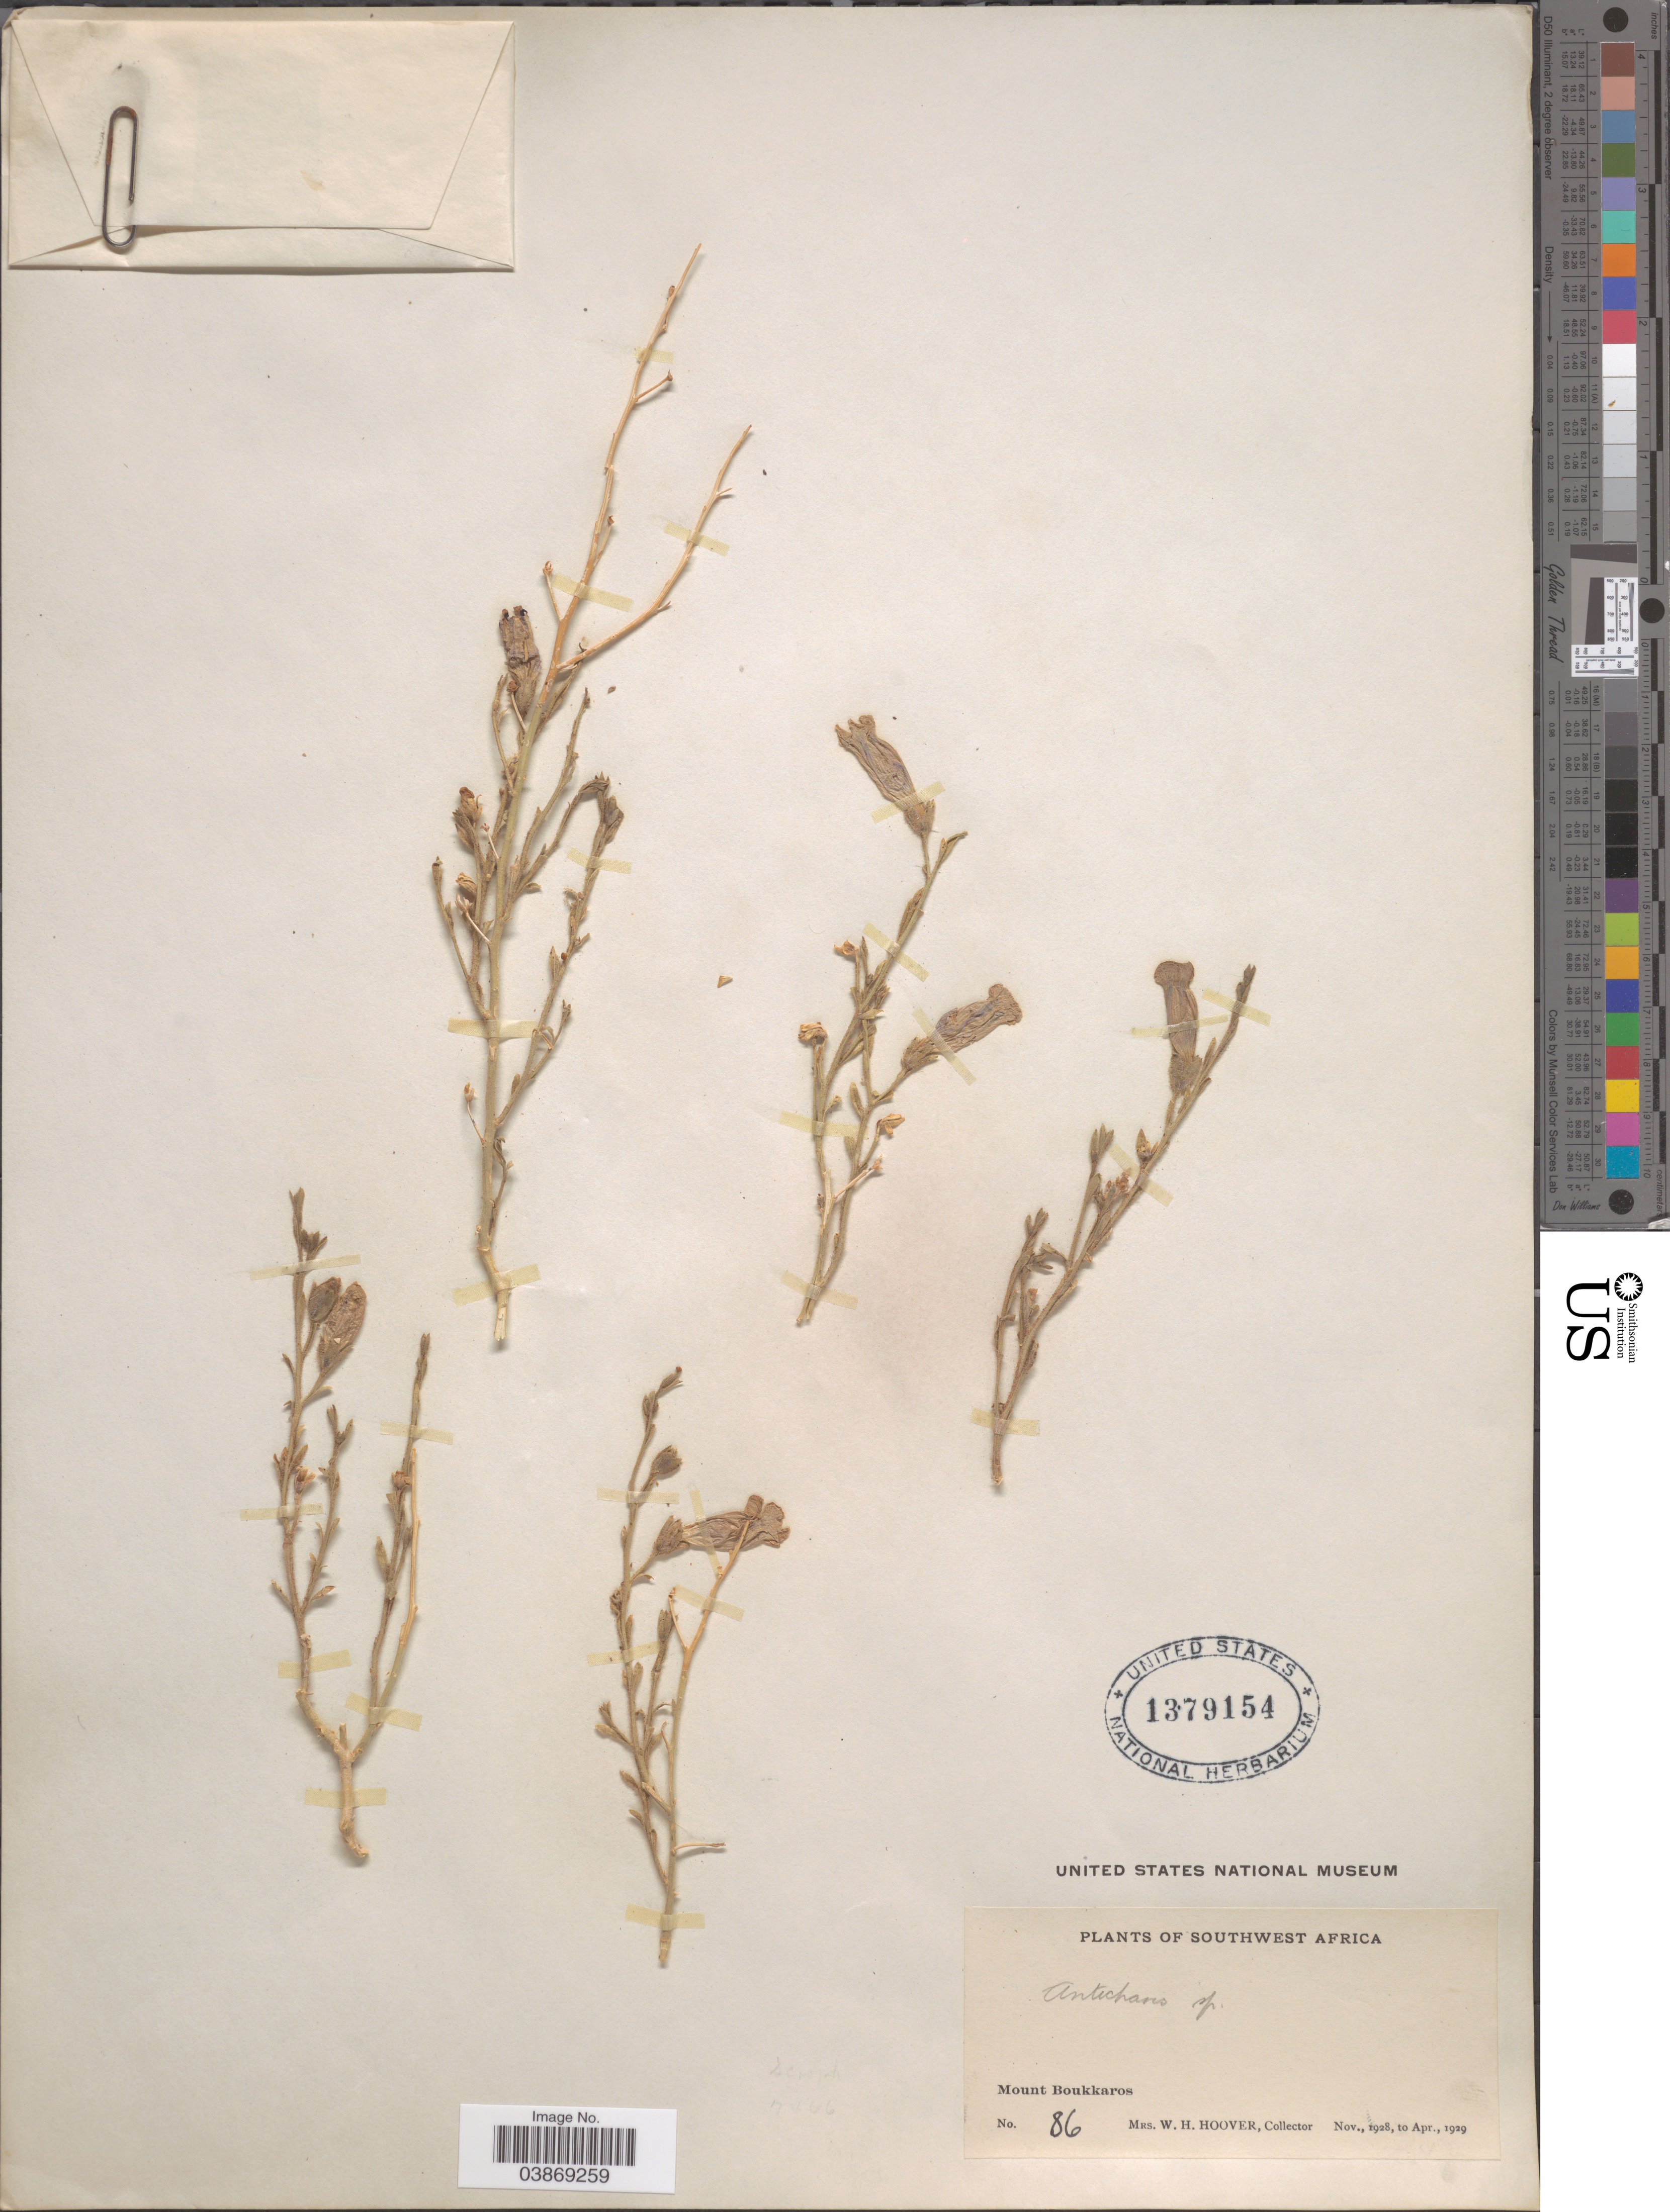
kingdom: Plantae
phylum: Tracheophyta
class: Magnoliopsida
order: Lamiales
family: Scrophulariaceae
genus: Anticharis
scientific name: Anticharis sp.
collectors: W. Hoover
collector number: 86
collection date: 1928-11/1929-04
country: Namibia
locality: Southwest Africa. Mount Boukkaros.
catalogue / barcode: US 1379154